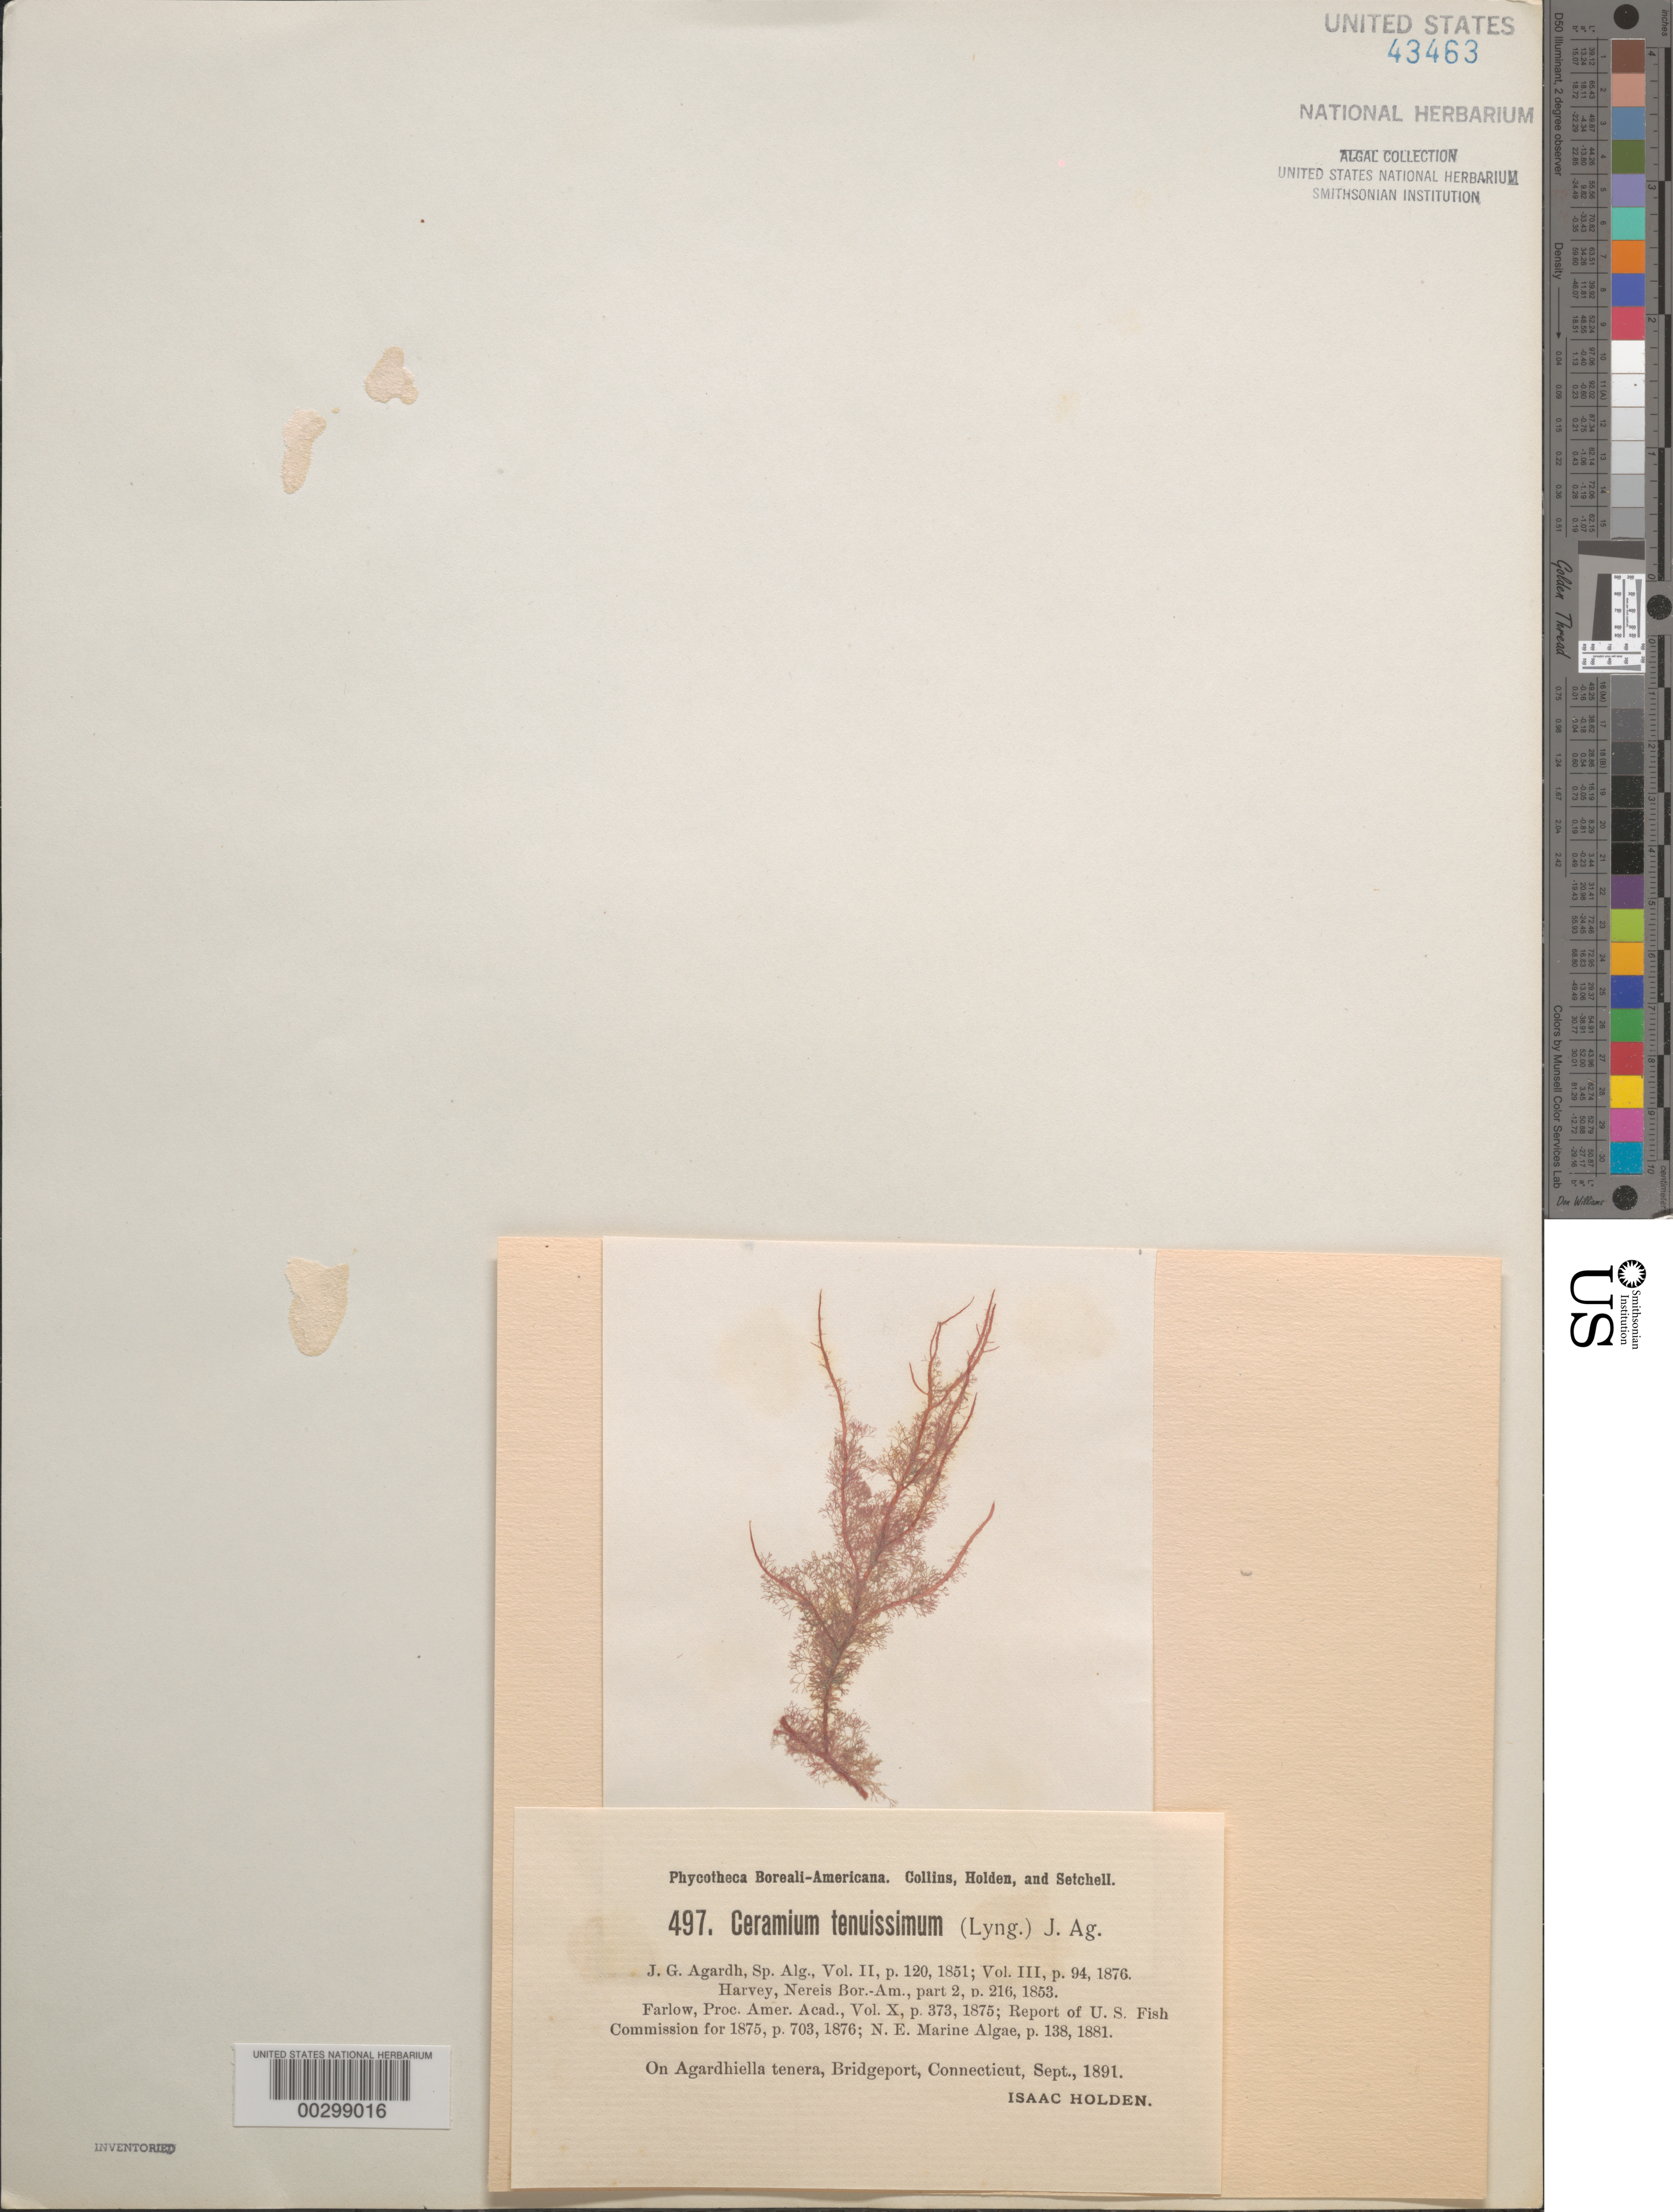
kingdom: Plantae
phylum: Rhodophyta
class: Florideophyceae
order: Ceramiales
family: Ceramiaceae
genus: Ceramium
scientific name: Ceramium diaphanum var. obscura, ined., 7/2023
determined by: Algae name updating Project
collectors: I. Holden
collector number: PB-A 497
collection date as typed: Sep 1891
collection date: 1891-09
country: United States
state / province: Connecticut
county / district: Fairfield County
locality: Bridgeport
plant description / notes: Collins, Holden & Setchell, Phycotheca Boreali-Americana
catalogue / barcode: US 43463